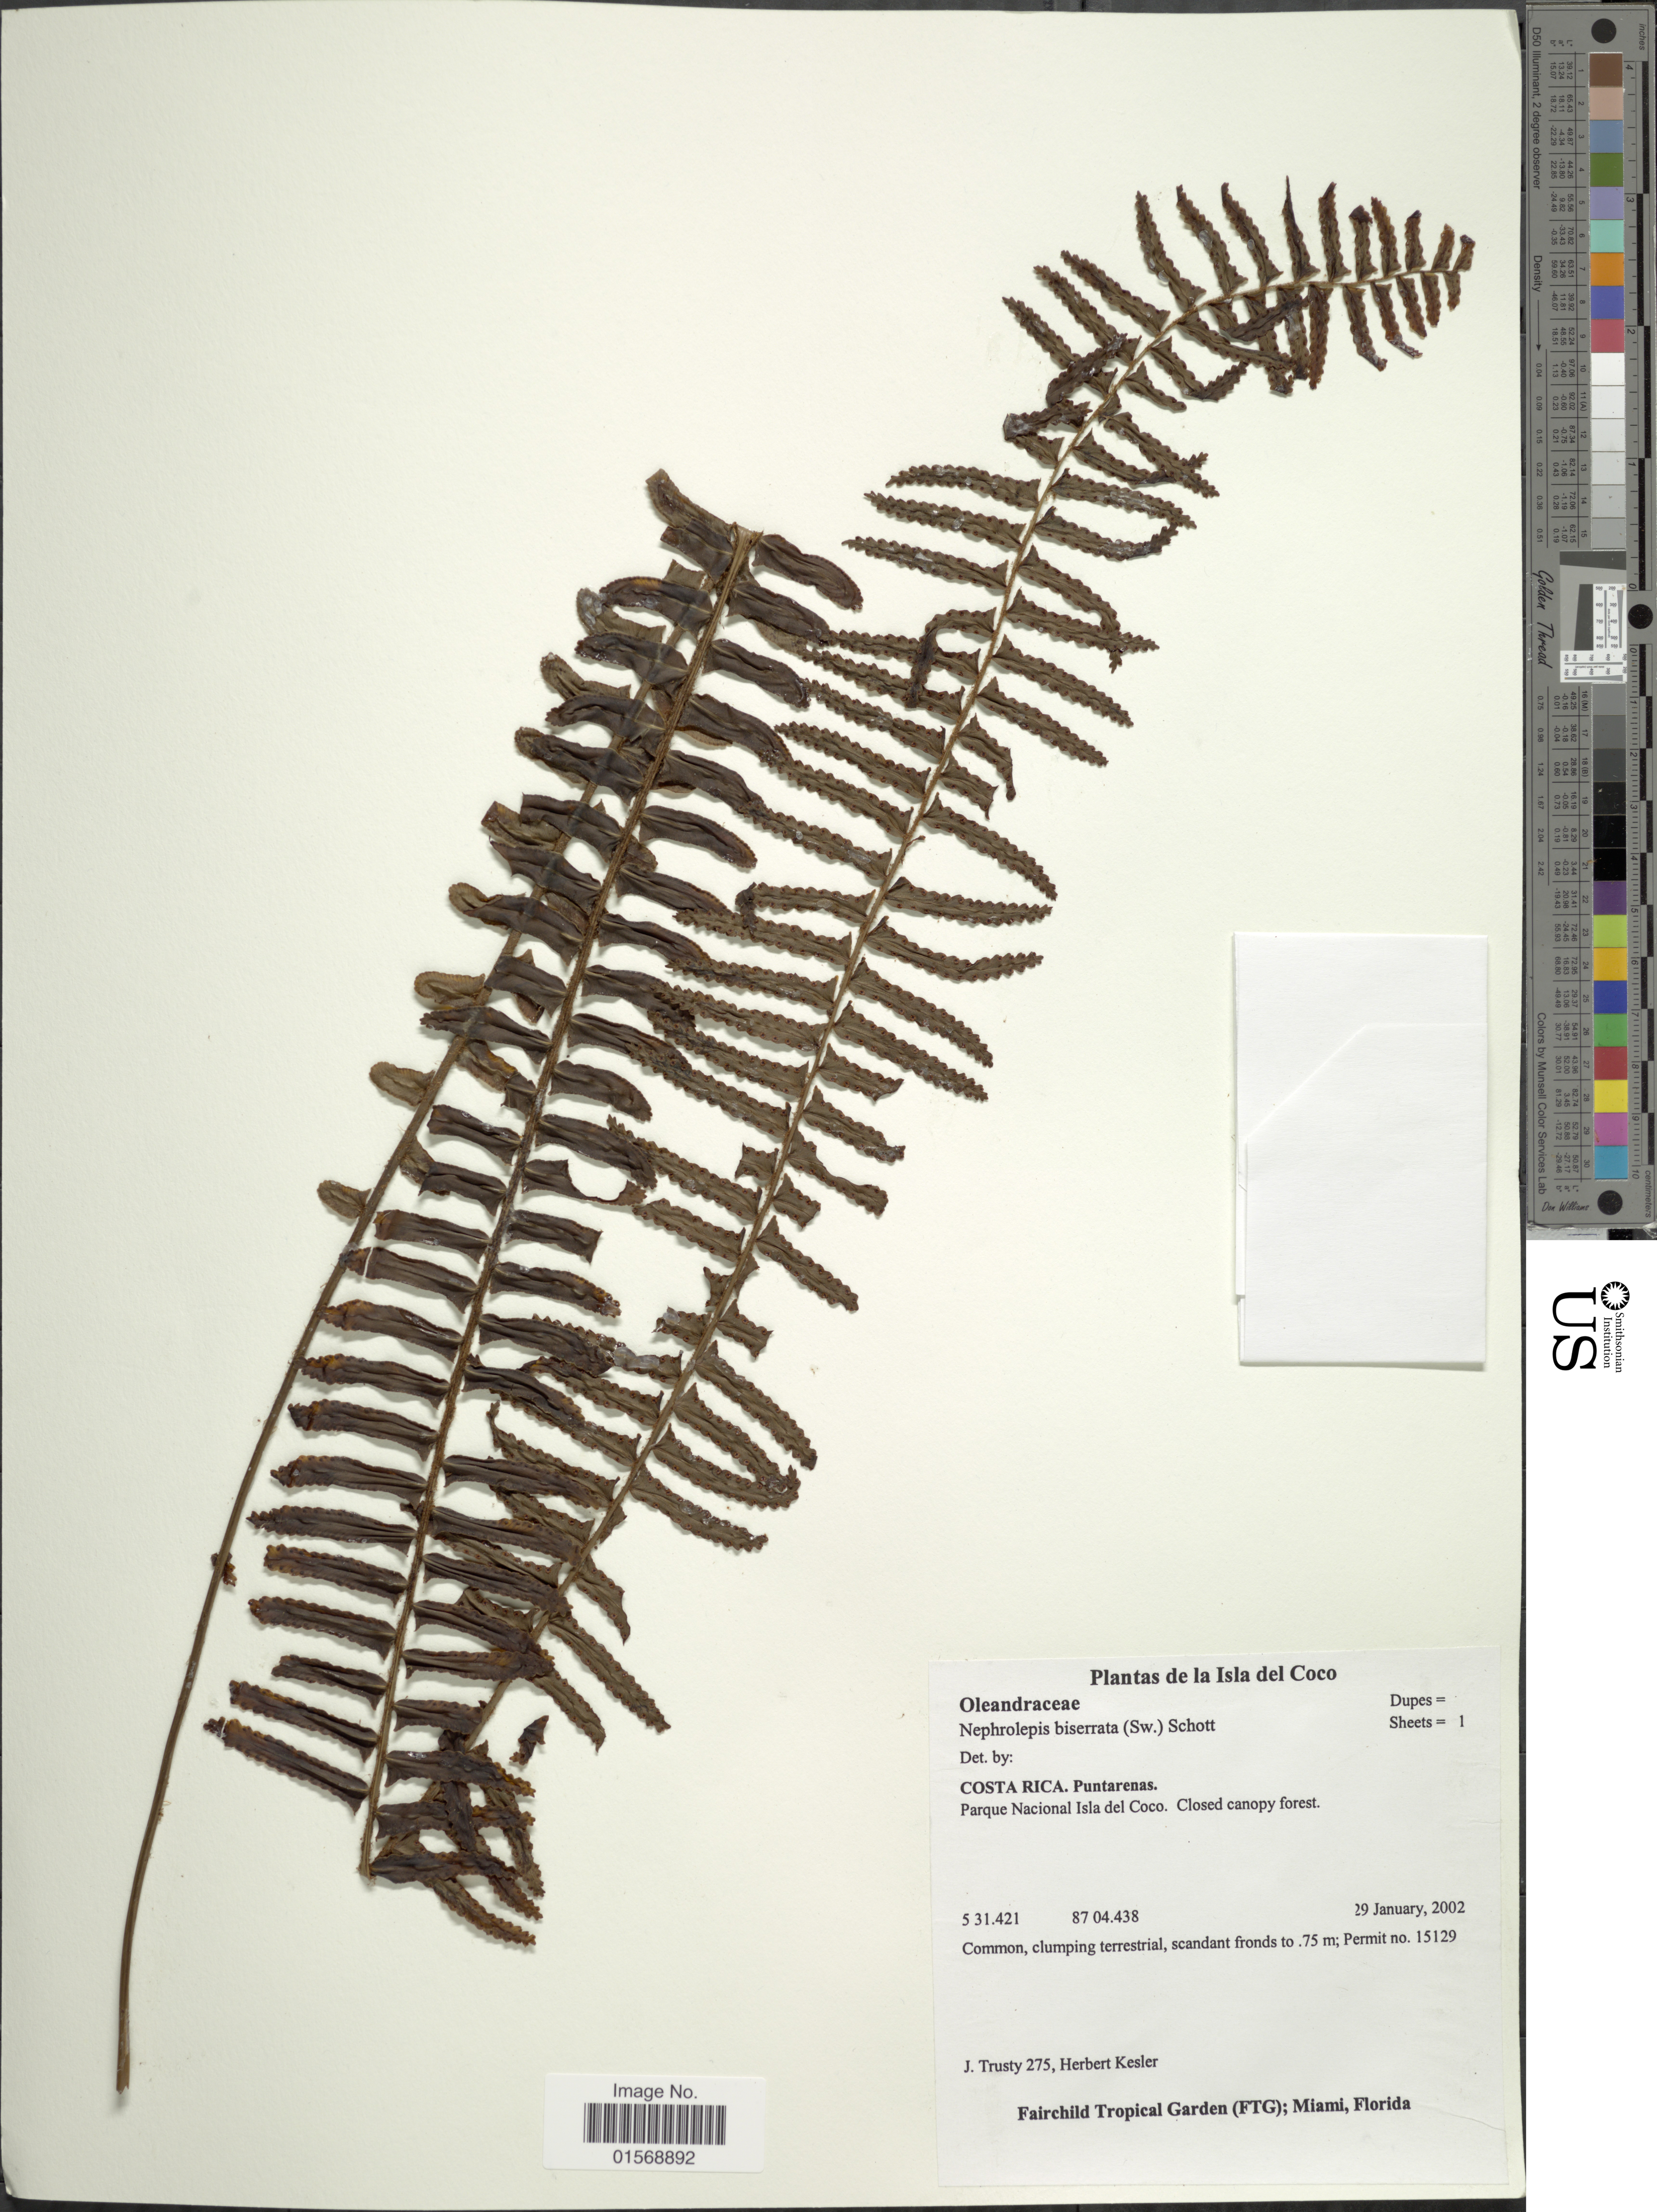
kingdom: Plantae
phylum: Tracheophyta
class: Polypodiopsida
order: Polypodiales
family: Nephrolepidaceae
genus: Nephrolepis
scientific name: Nephrolepis biserrata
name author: (Sw.) Schott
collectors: J. Trusty & H. Kesler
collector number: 275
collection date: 2002-01-29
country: Costa Rica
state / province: Puntarenas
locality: Isla del Coco, Costa Rica, Puntarenas. Parque Nacional Isla del Coco.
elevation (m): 75